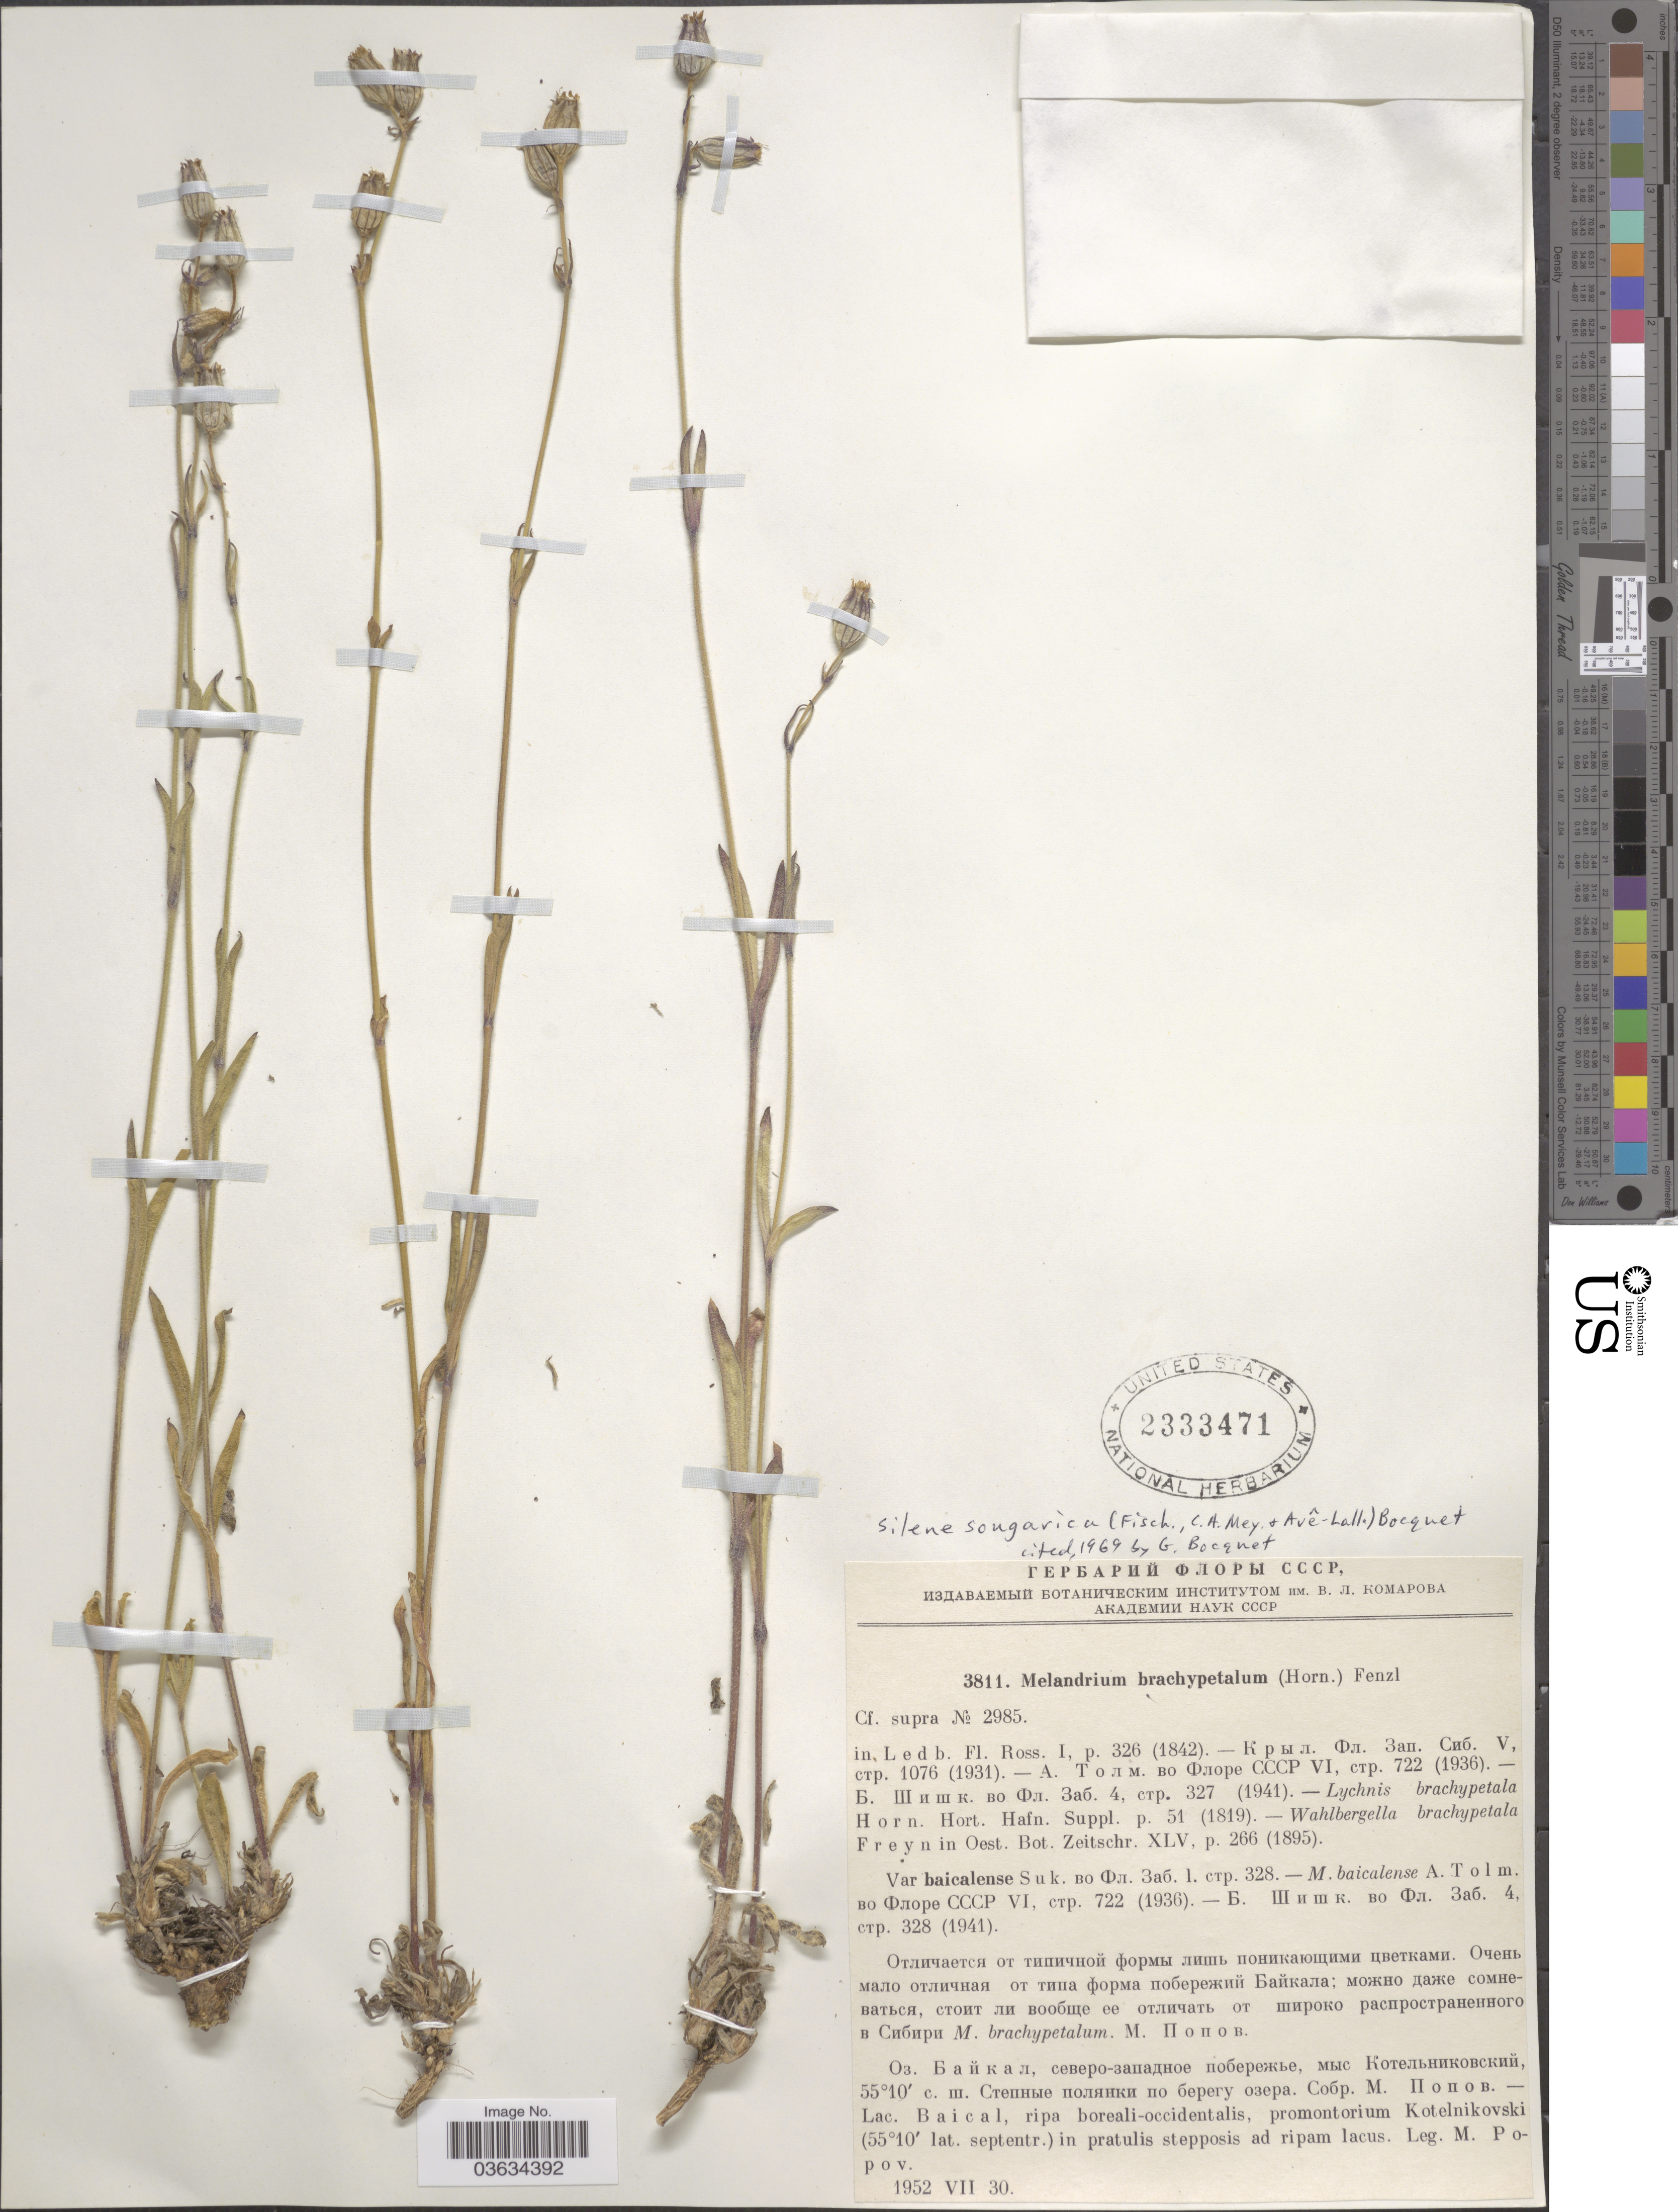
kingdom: Plantae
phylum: Tracheophyta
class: Magnoliopsida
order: Caryophyllales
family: Caryophyllaceae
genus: Silene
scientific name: Silene songarica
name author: (Fisch. et al.) Bocquet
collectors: M. Popov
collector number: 3811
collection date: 1952-07-30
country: Russian Federation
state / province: Buryatia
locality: Lac. Baical, ripa boreali-occidentalis, promontorium Kotelnikovski in pratulis stepposis ad ripam lacus.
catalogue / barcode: US 2333471